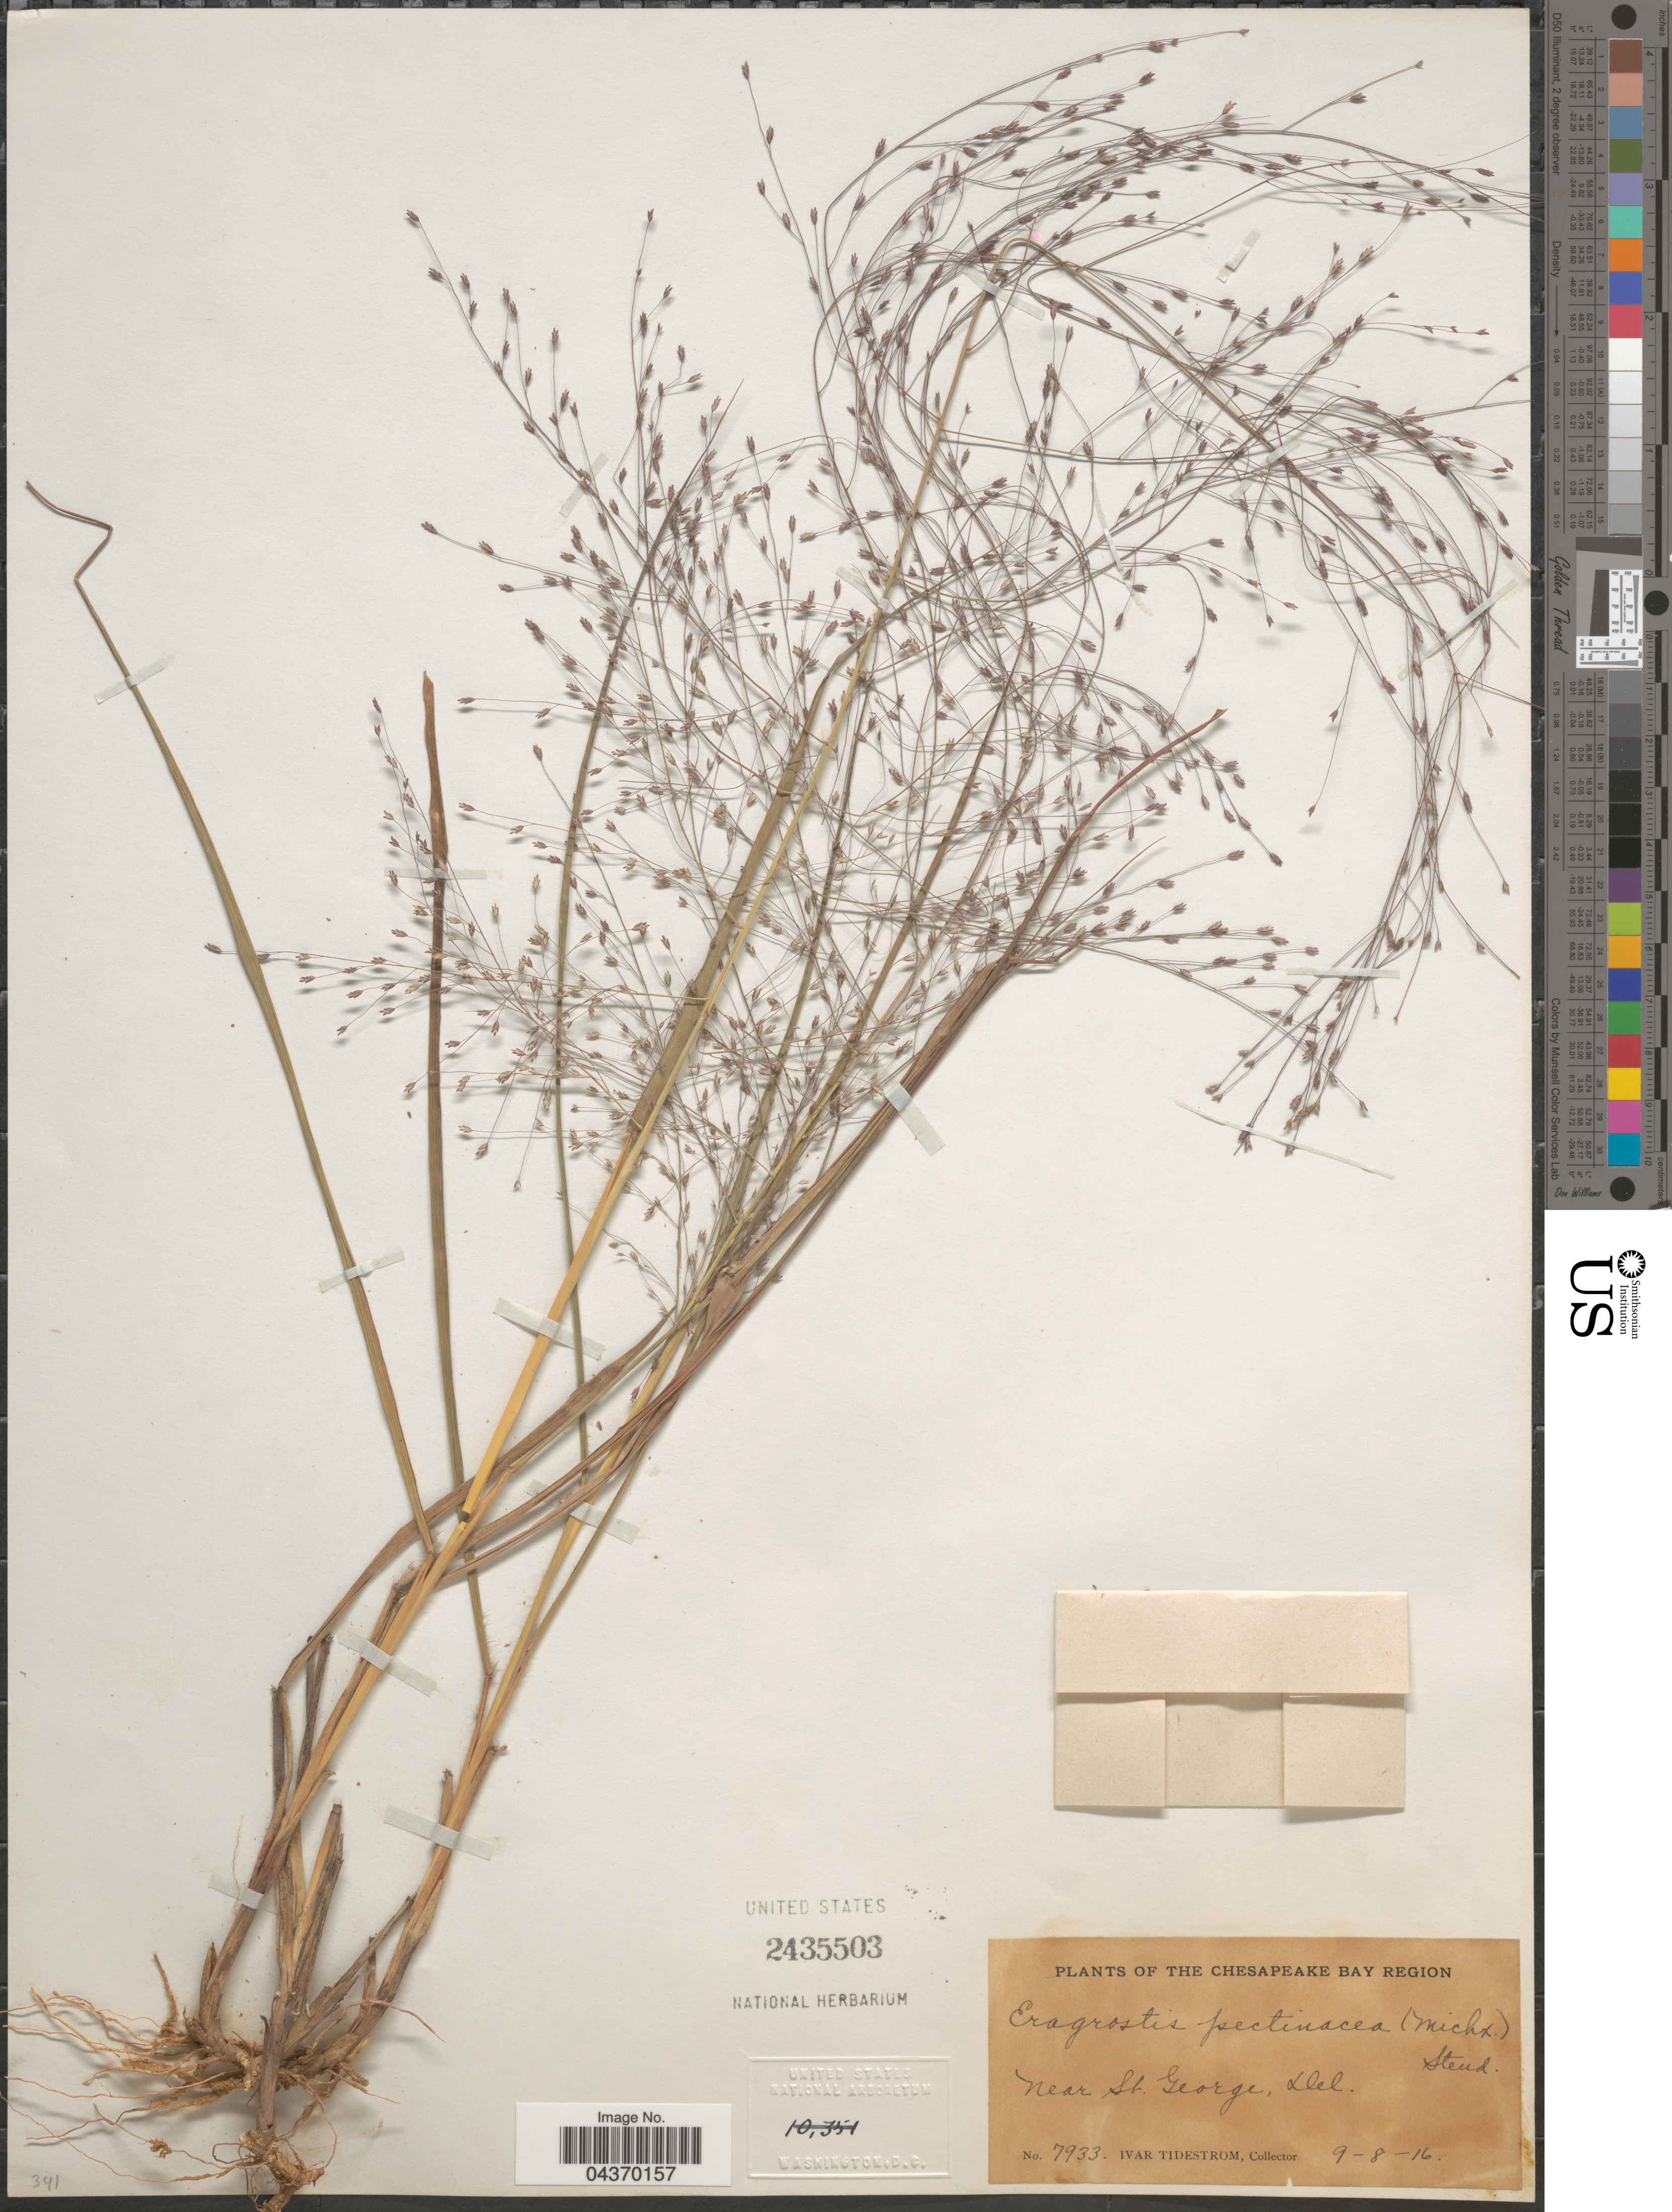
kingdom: Plantae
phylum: Tracheophyta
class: Liliopsida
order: Poales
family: Poaceae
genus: Eragrostis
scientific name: Eragrostis pectinacea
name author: (Michx.) Nees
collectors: I. F. Tidestrom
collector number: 7933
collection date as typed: Transcribed d/m/y: 8/9/16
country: United States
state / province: Delaware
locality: The Chesapeake Bay Region. Near St. George.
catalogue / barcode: US 2435503